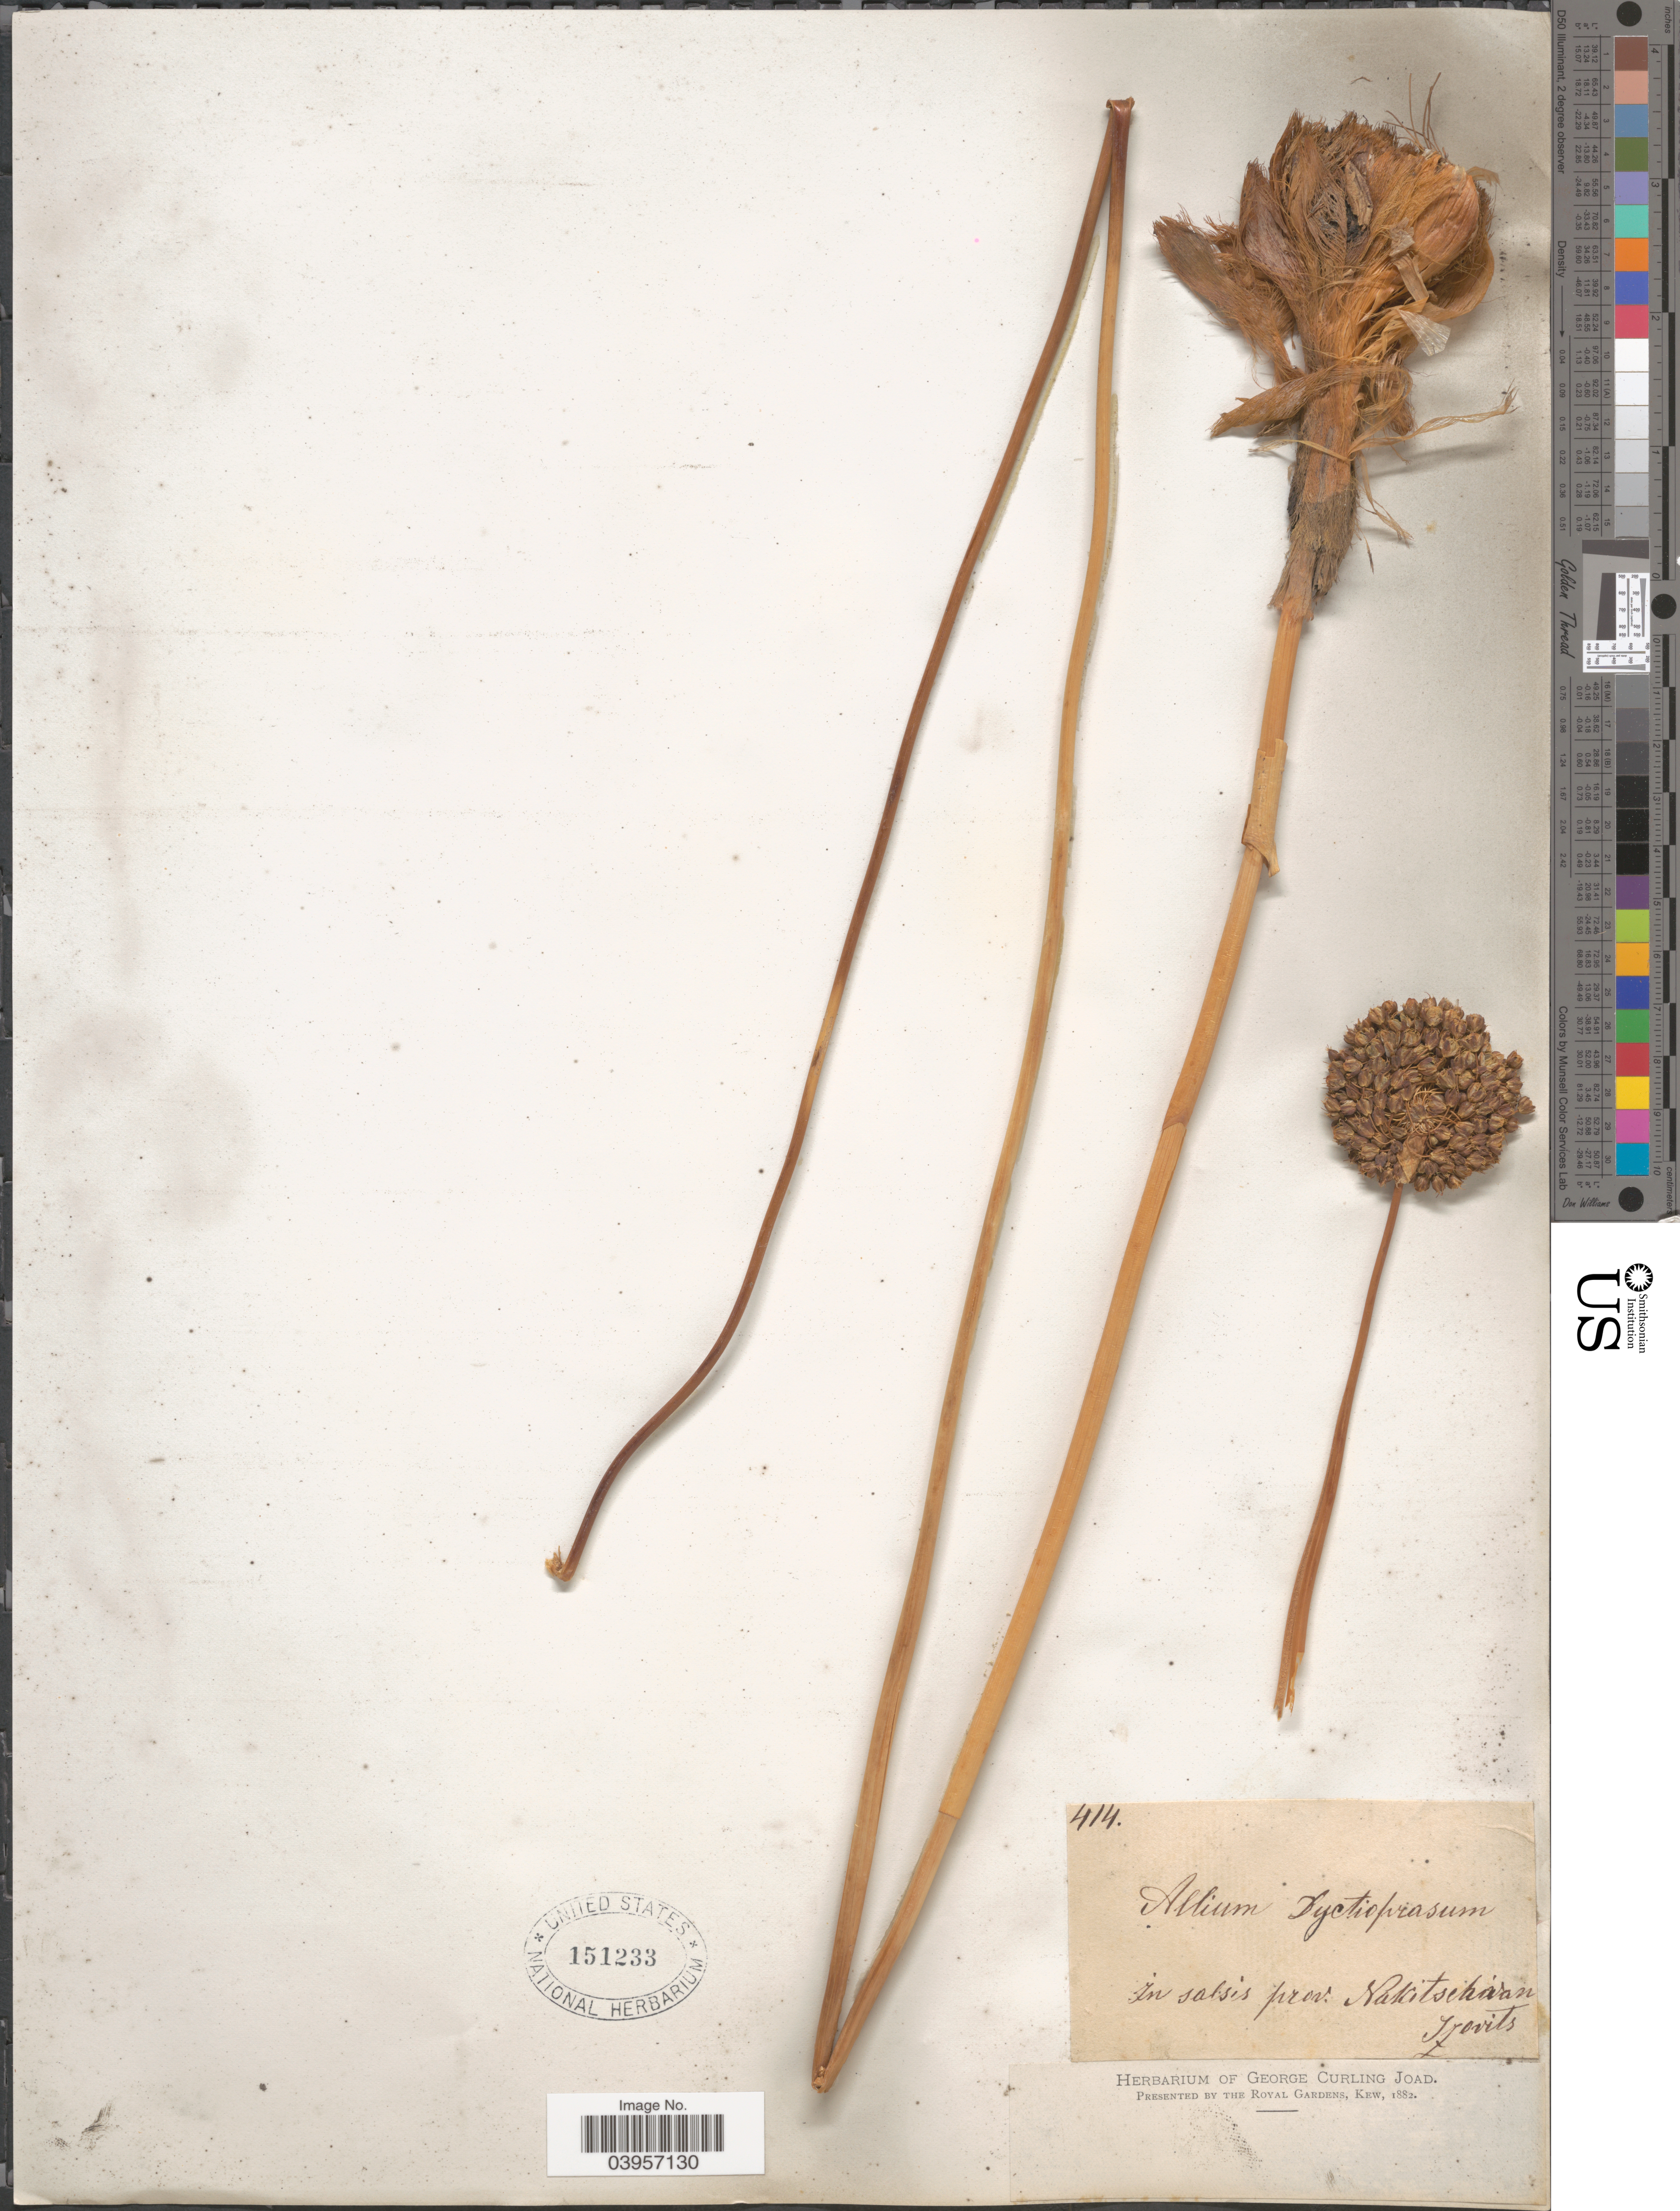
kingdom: Plantae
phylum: Tracheophyta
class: Liliopsida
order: Asparagales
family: Amaryllidaceae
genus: Allium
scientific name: Allium dictyoprasum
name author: C.A. Mey. ex Kunth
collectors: Szovits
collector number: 414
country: Azerbaijan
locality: In salsis prov. Nakitschivan.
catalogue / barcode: US 151233